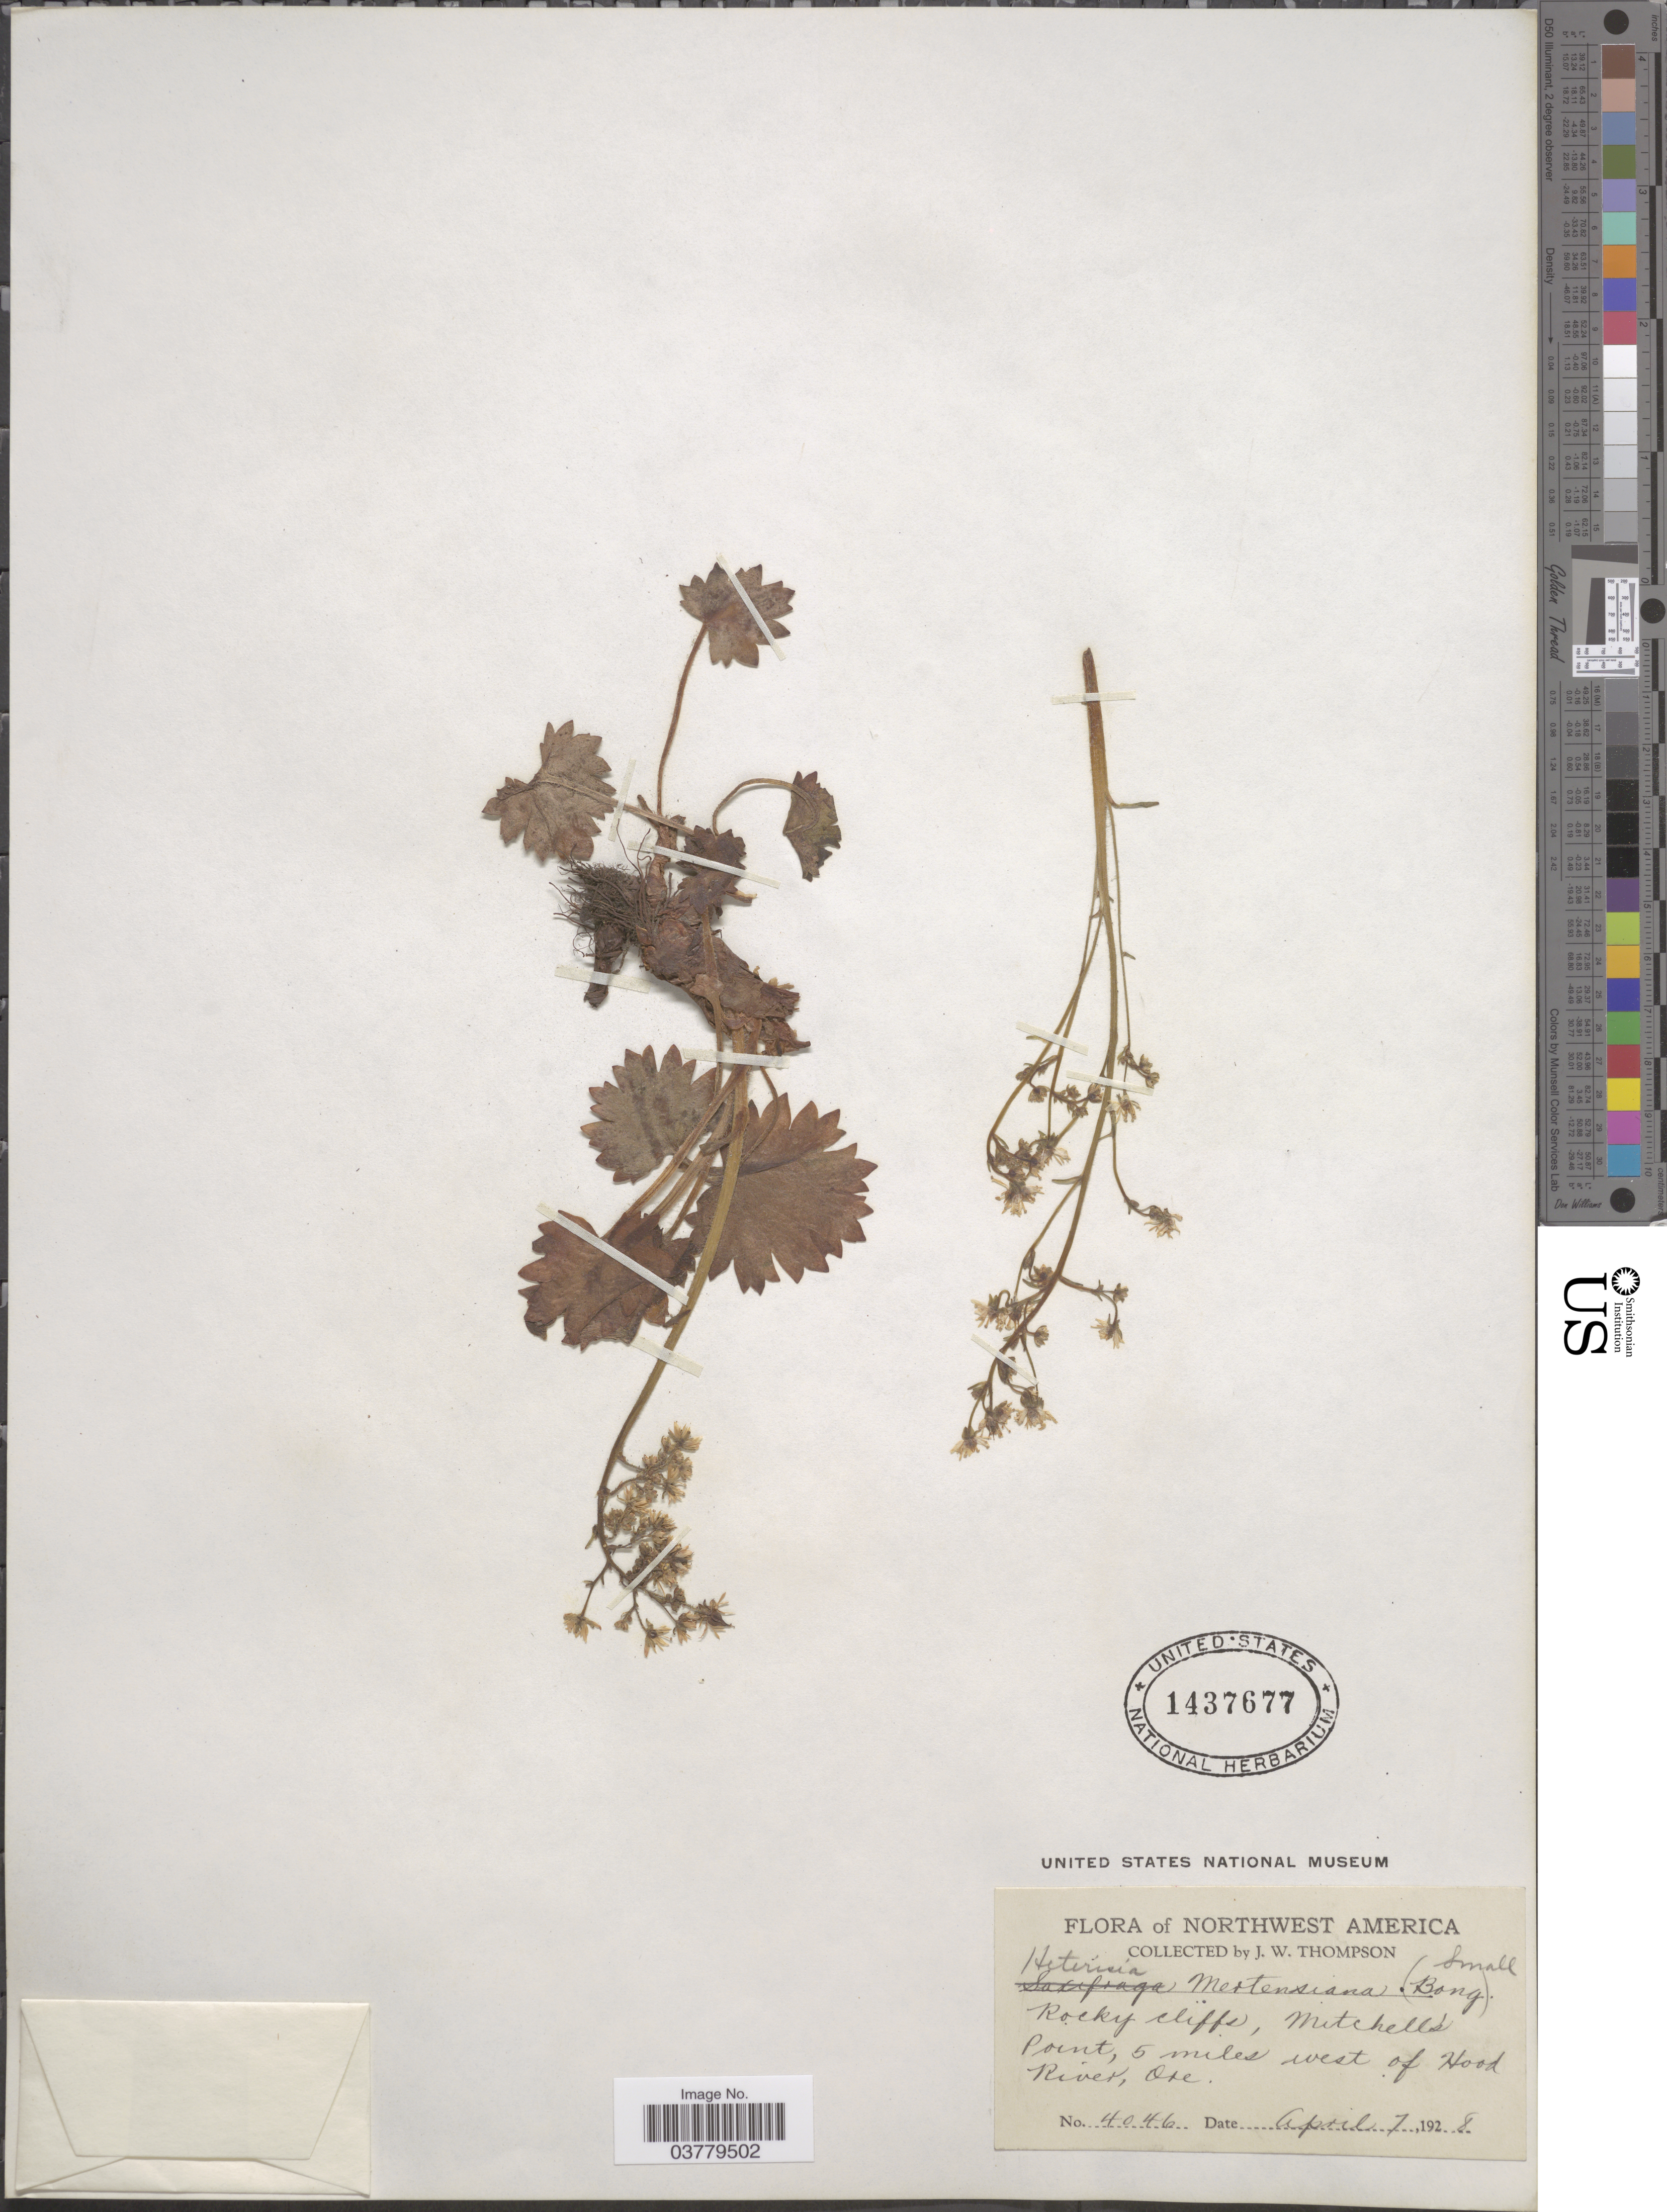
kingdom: Plantae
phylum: Tracheophyta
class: Magnoliopsida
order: Saxifragales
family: Saxifragaceae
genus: Saxifraga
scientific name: Saxifraga mertensiana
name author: Bong.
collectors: J. Thompson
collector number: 4046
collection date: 1928-04-07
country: United States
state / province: Oregon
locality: Northwest America. Mitchell's Point, 5 miles west of Hood River.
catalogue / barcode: US 1437677